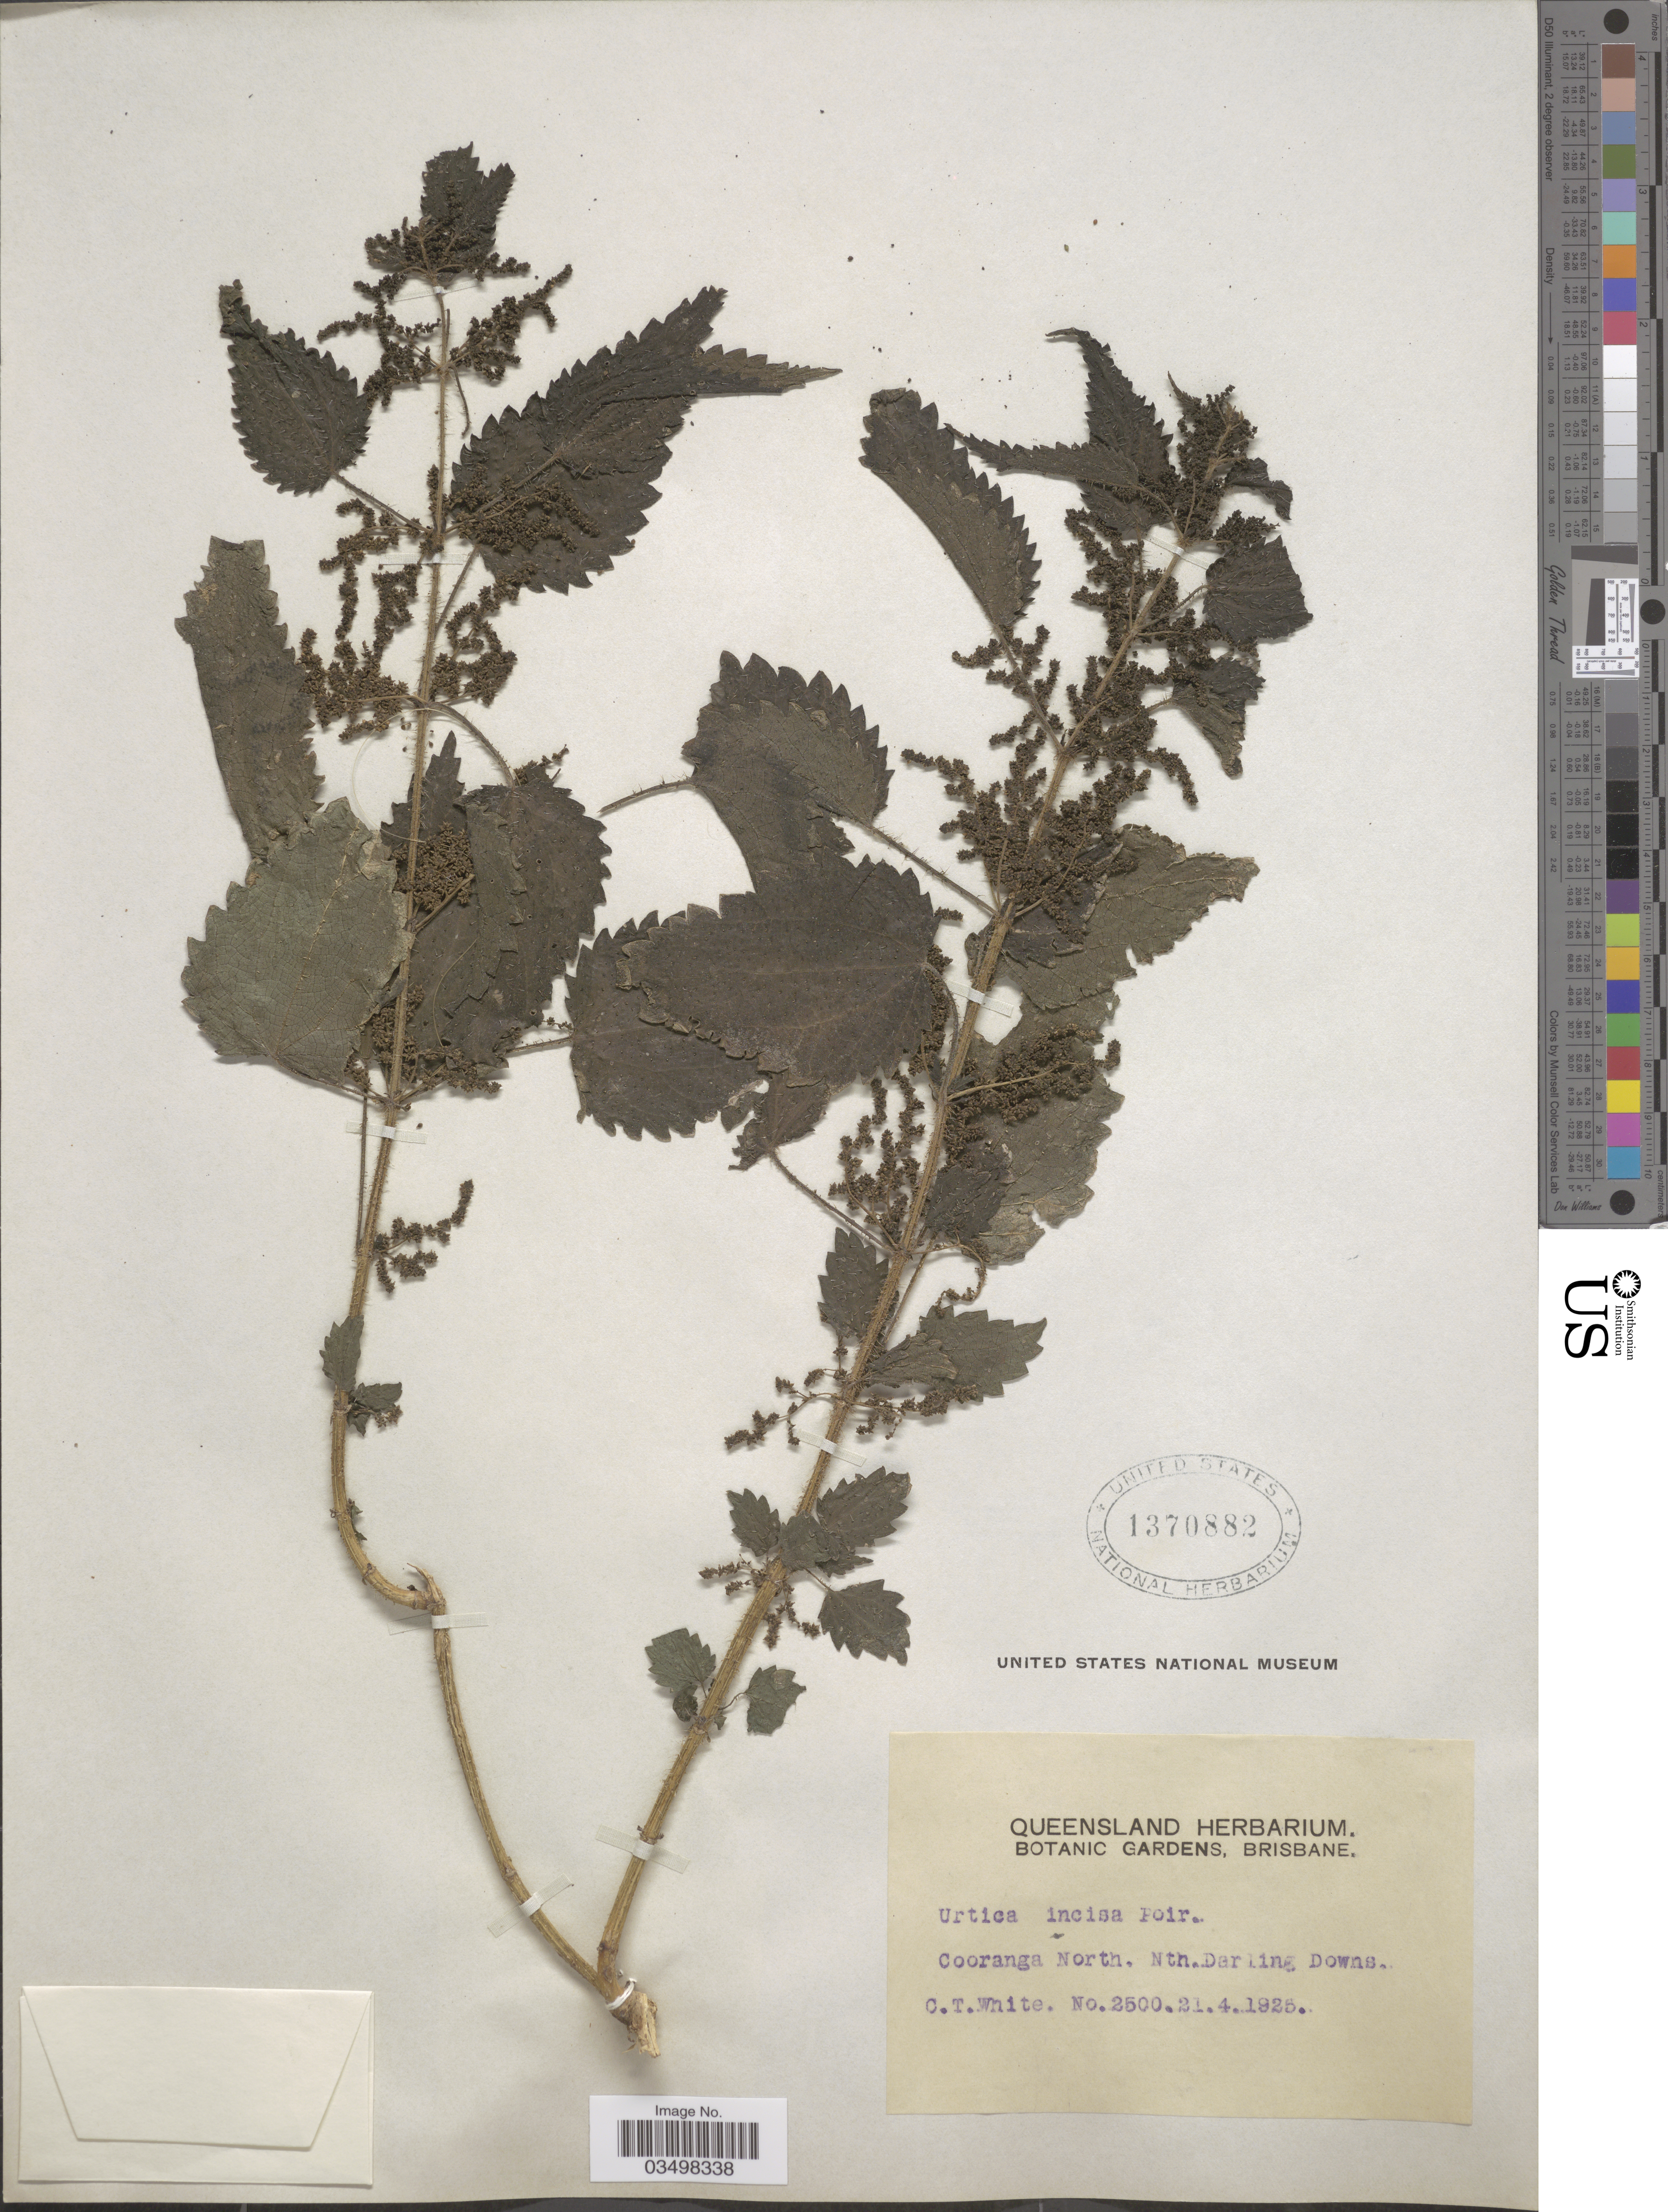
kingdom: Plantae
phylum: Tracheophyta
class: Magnoliopsida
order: Rosales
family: Urticaceae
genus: Urtica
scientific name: Urtica incisa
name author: Poir.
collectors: C. T. White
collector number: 2500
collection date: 1925-04-21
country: Australia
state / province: Queensland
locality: Cooranga North. Nth. Darling Downs.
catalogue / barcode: US 1370882